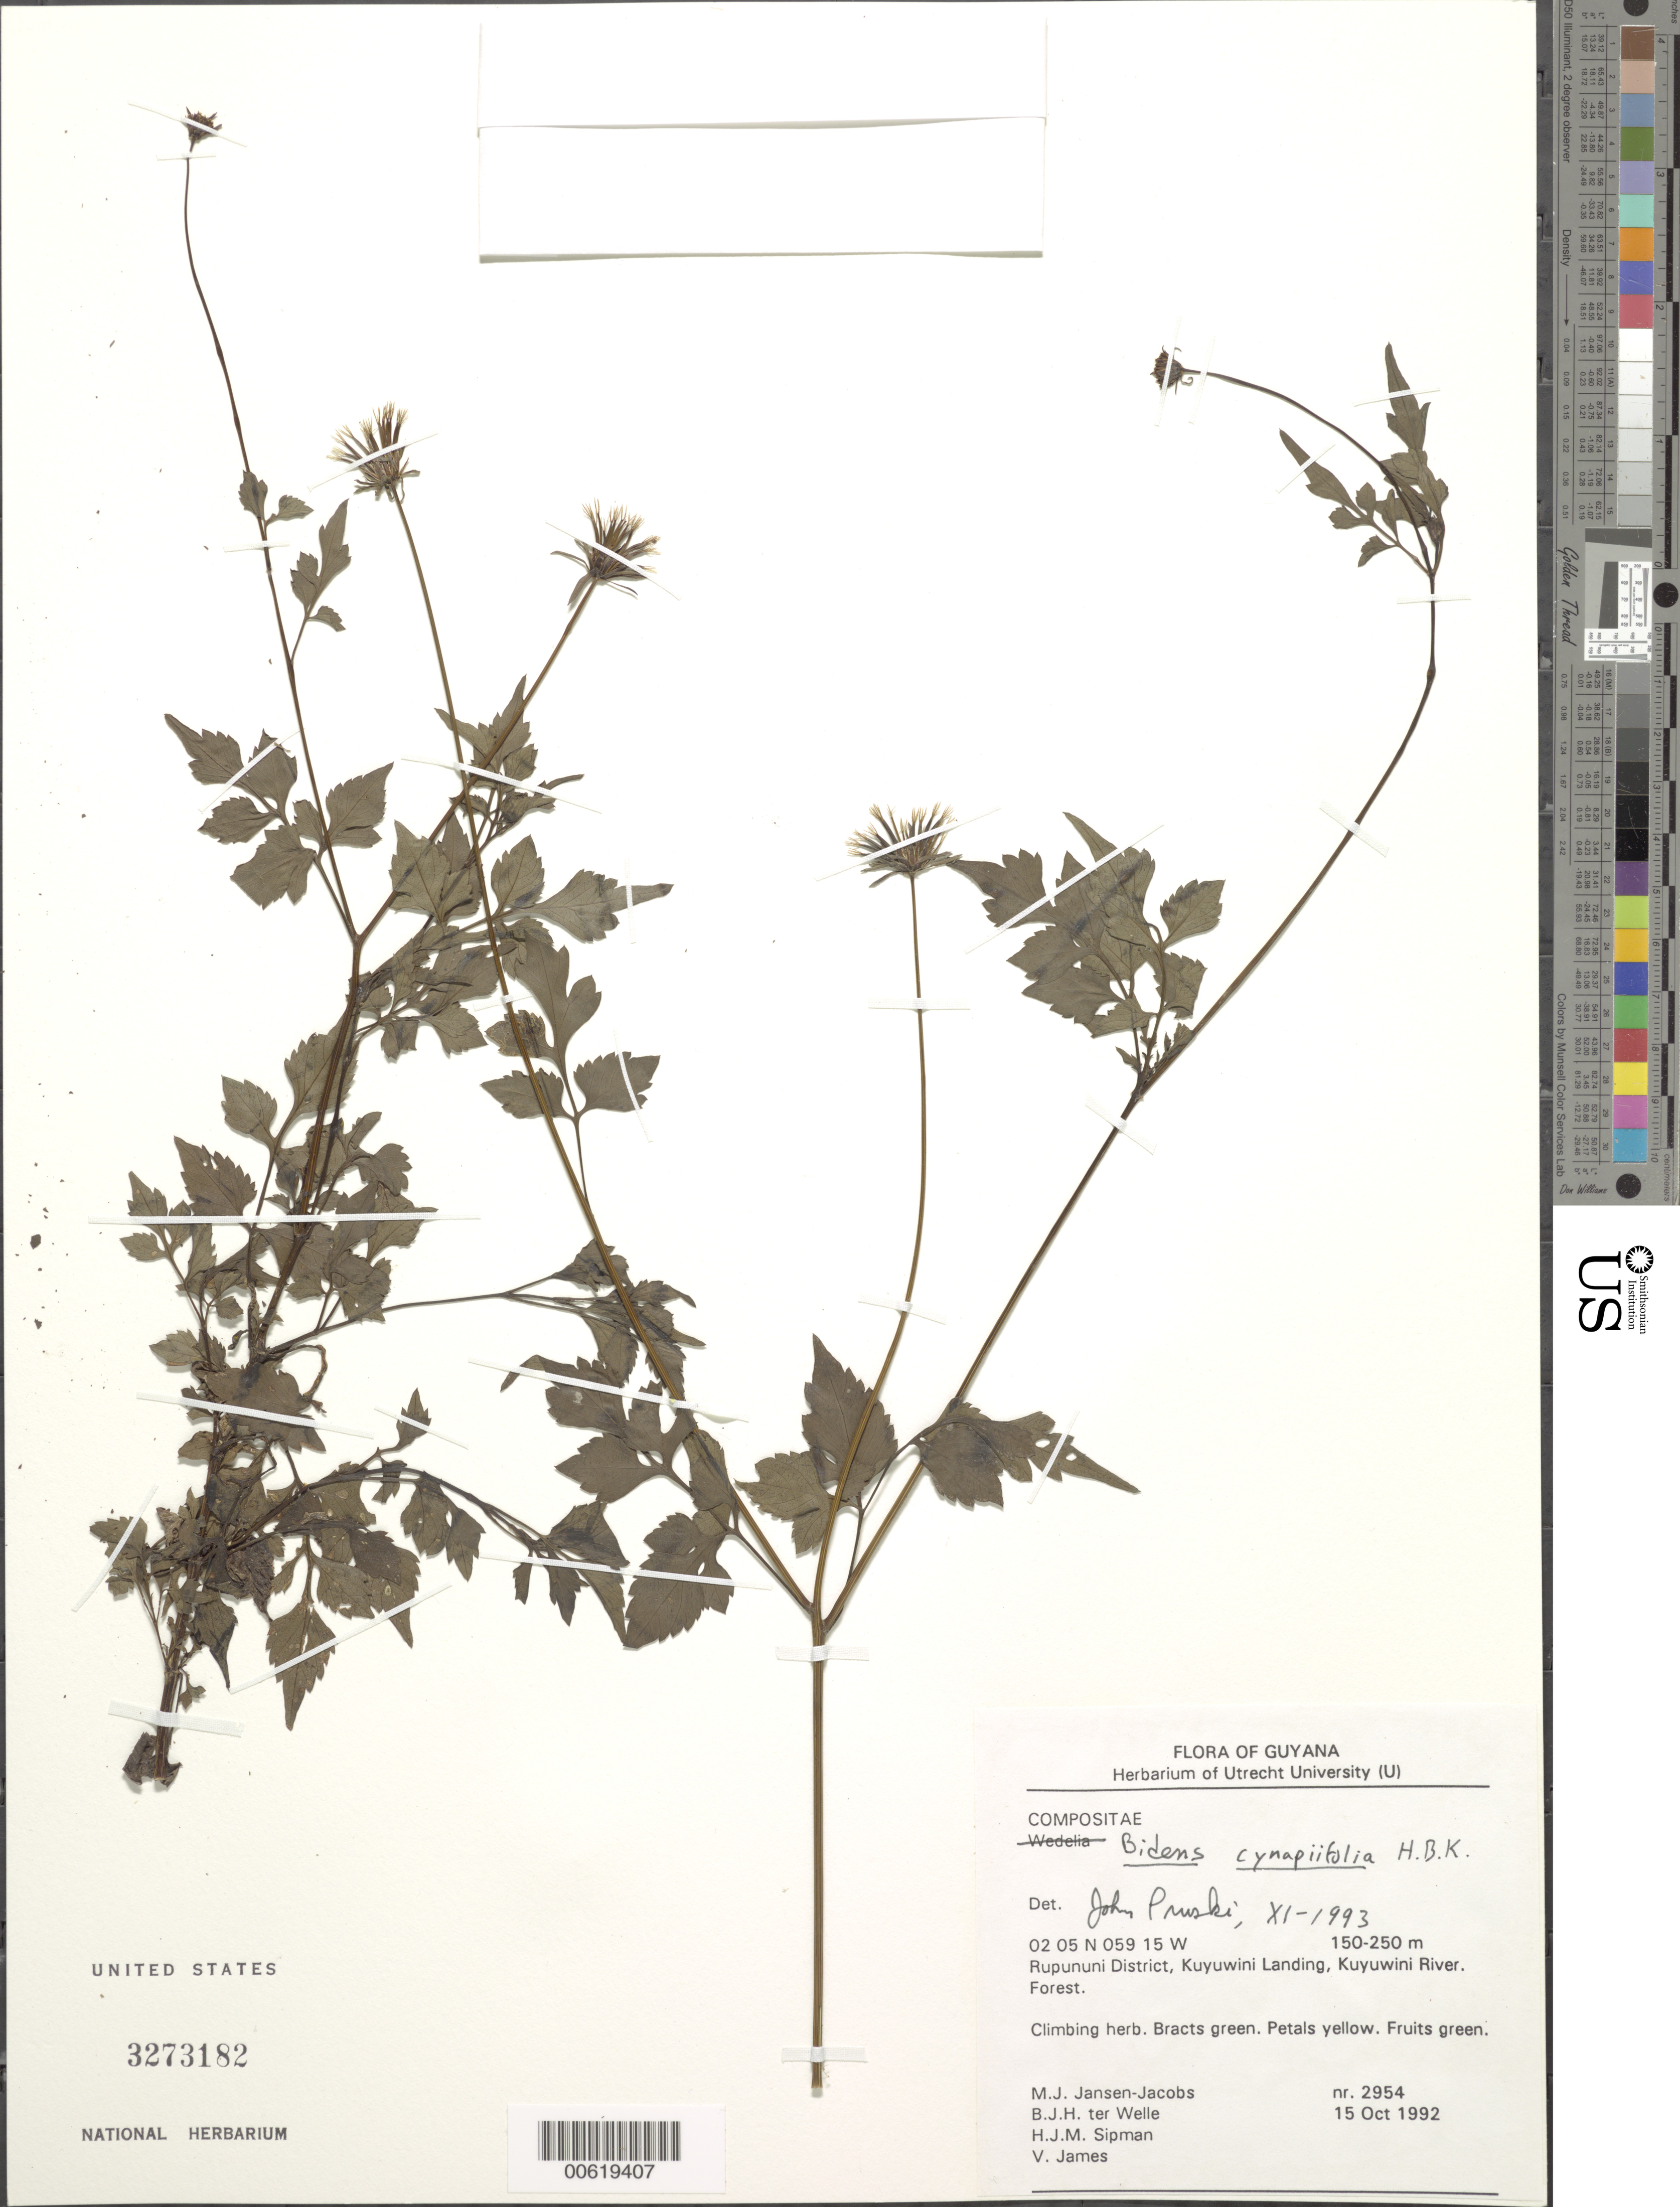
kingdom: Plantae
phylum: Tracheophyta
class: Magnoliopsida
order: Asterales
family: Asteraceae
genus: Bidens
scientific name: Bidens cynapiifolia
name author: Kunth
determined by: Pruski, J. F.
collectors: M. J. Jansen-Jacobs, B. Welle, H. J. M. Sipman & V. James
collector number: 2954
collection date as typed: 15-Oct-92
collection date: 1992-10-15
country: Guyana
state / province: U. Takutu-U. Essequibo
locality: Kuyuwini Landing, Kuyuwini River, Rupununi District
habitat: Forest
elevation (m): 150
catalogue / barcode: US 3273182